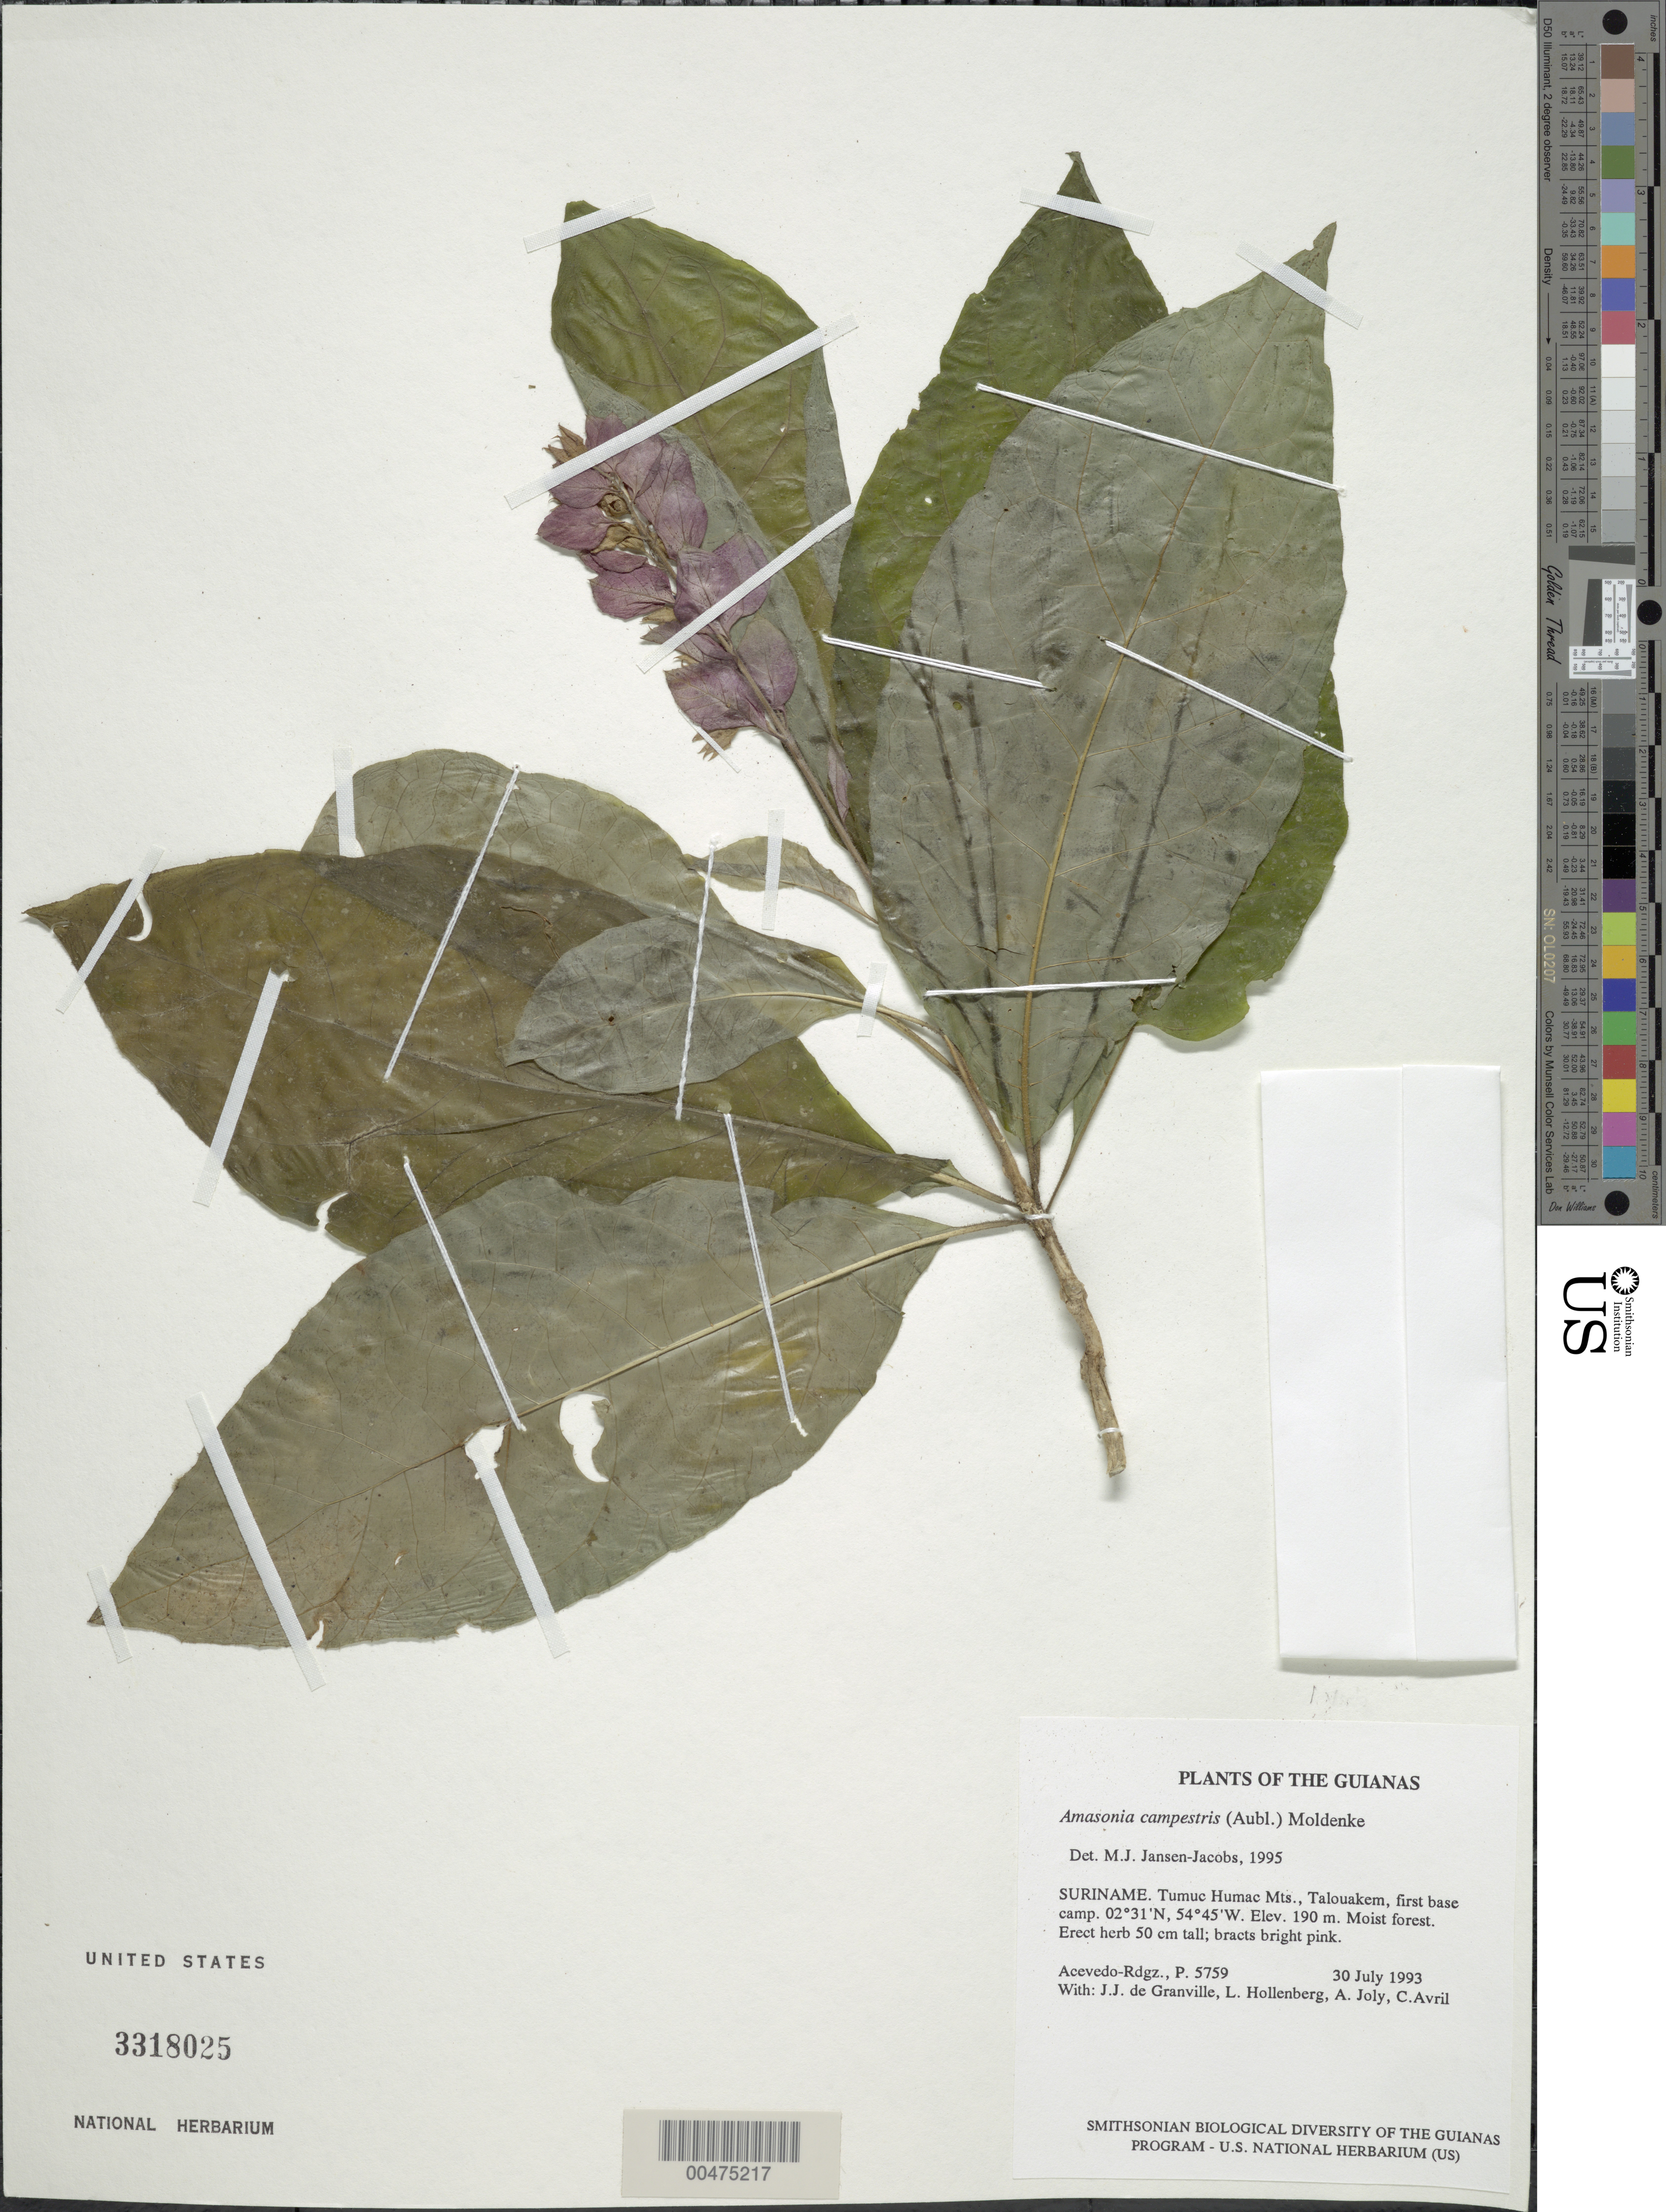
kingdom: Plantae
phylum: Tracheophyta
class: Magnoliopsida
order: Lamiales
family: Lamiaceae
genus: Amasonia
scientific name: Amasonia campestris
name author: (Aubl.) Moldenke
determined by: Jansen-Jacobs, M. J., (U), Nationaal Herbarium Nederland, Utrecht University branch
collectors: P. Acevedo-Rodr., J.-J. de Granville, L. Hollenberg, A. Joly & C. Avril de Maria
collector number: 5759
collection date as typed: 30 Jul 1993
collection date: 1993-07-30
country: Suriname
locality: Tumuc Humac Mts., Talouakem, first base camp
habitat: Moist forest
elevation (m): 190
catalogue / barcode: US 3318025